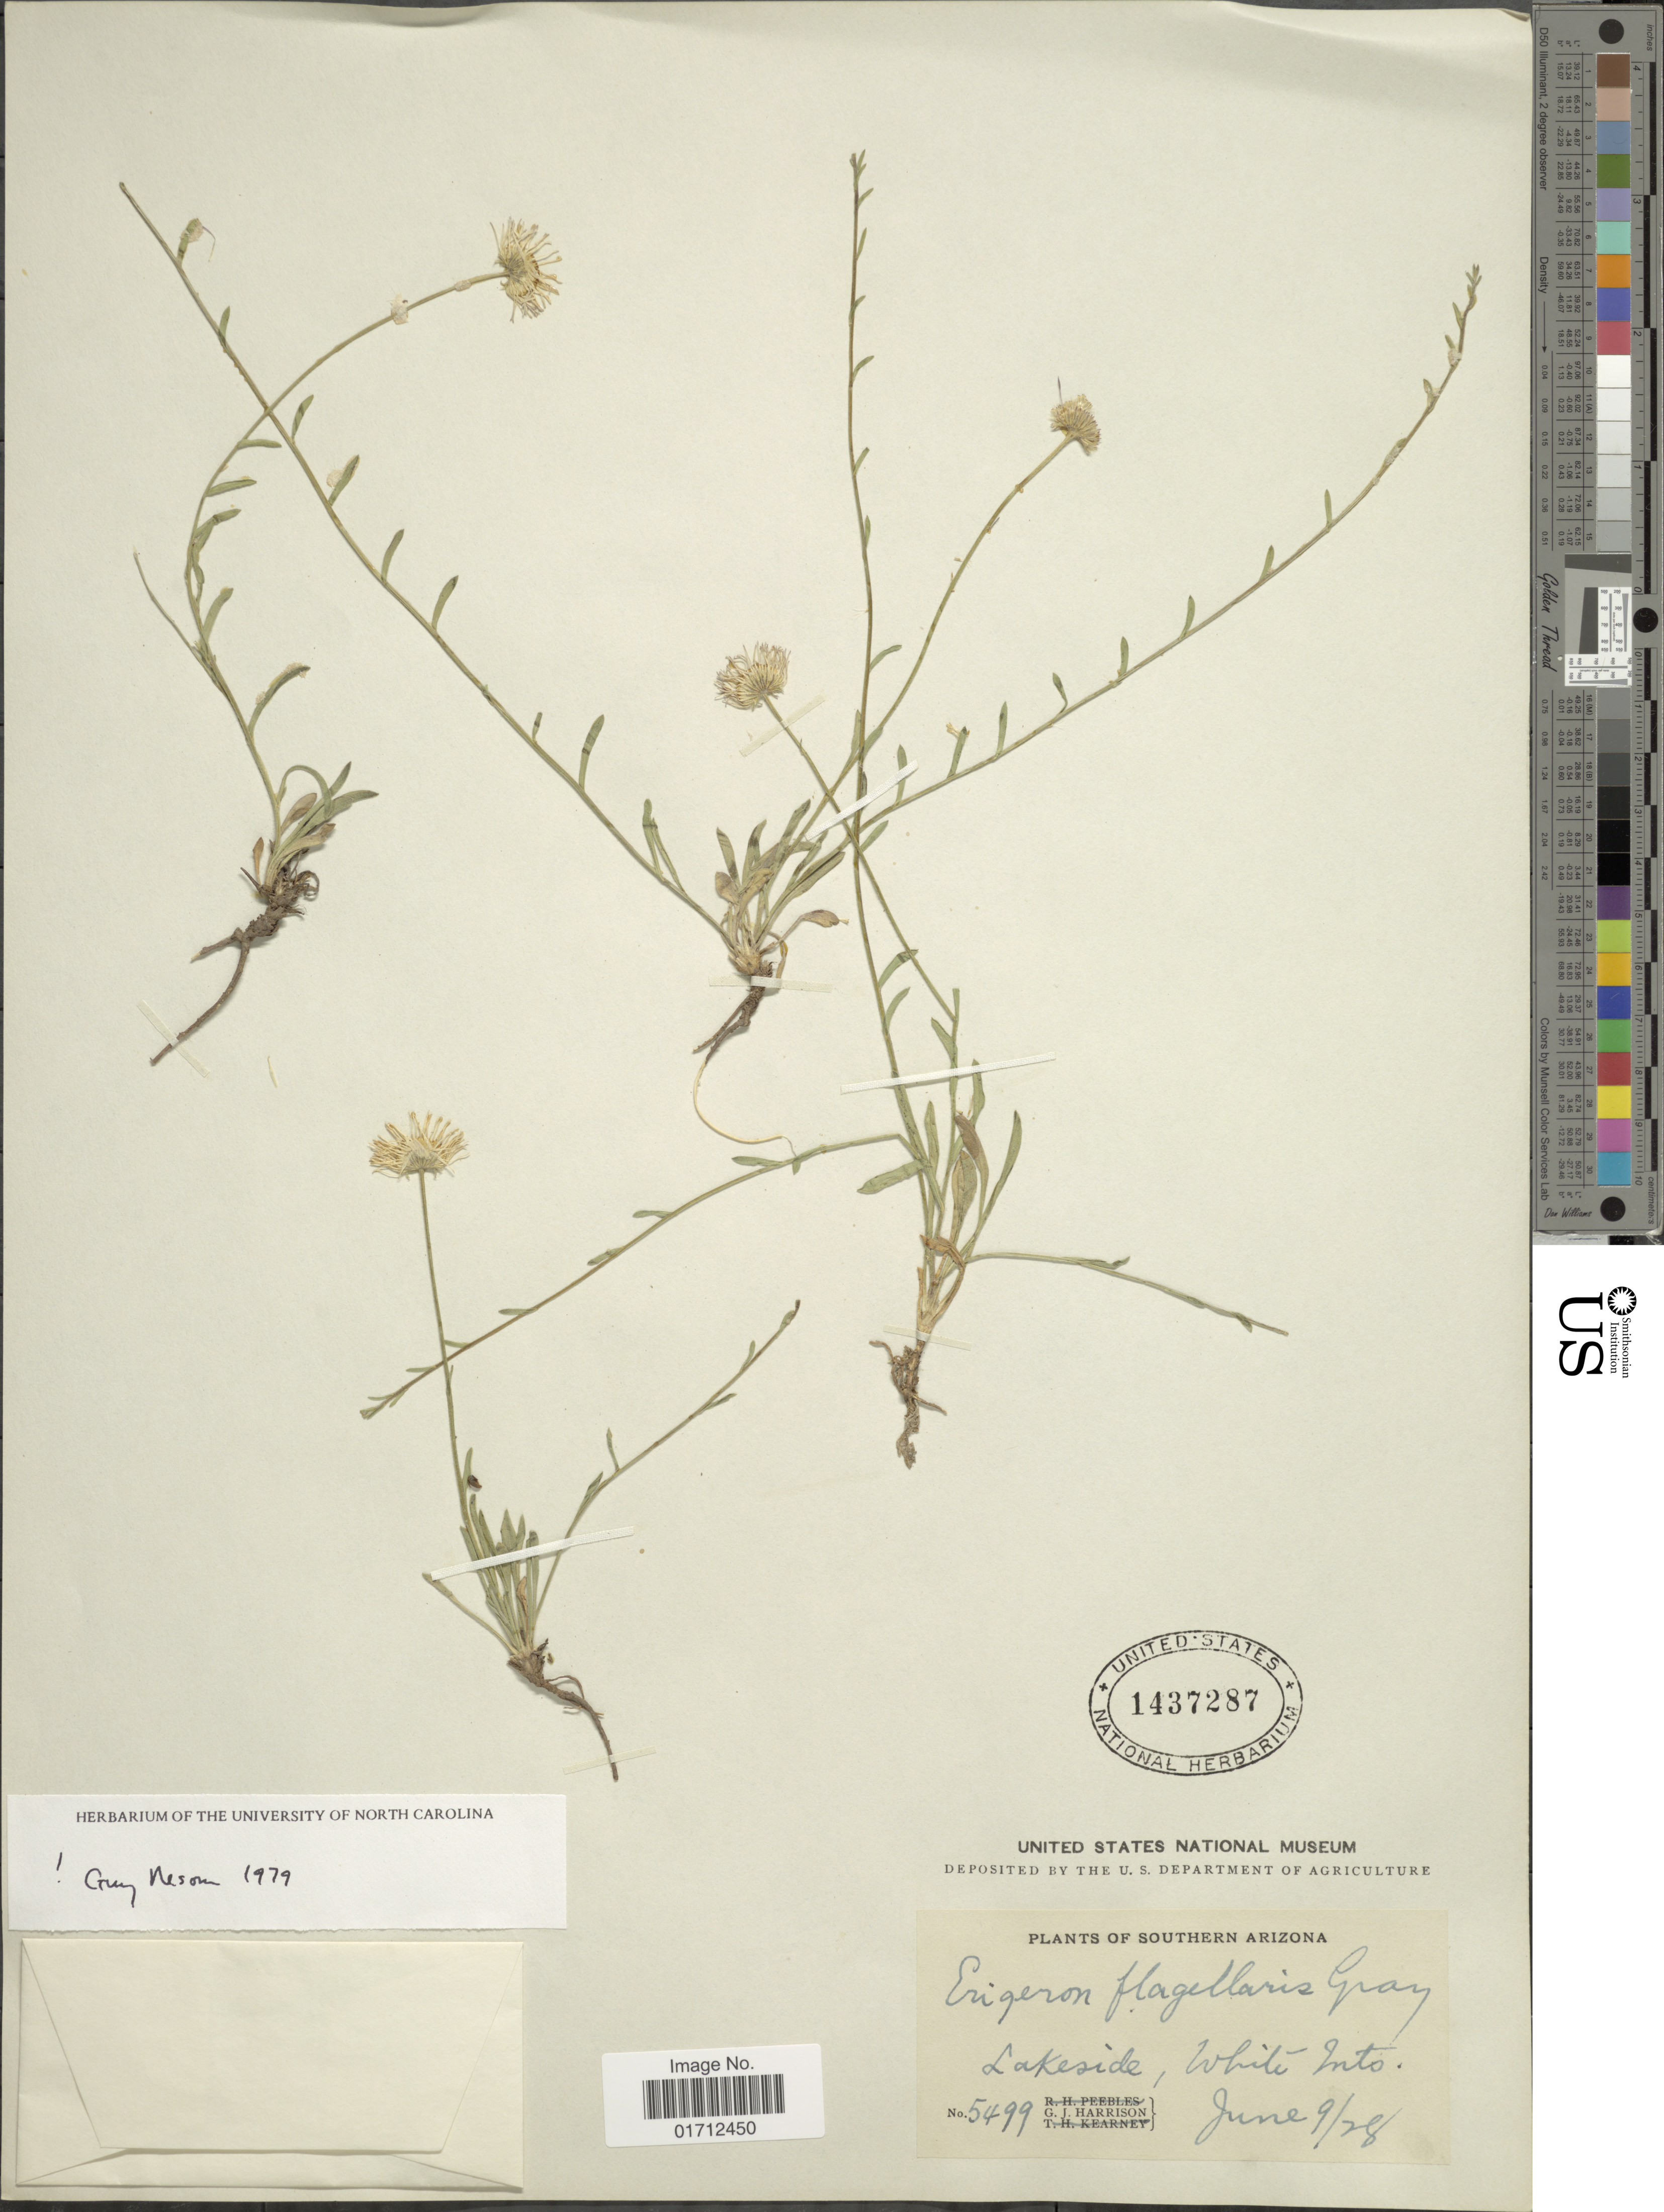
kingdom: Plantae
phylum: Tracheophyta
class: Magnoliopsida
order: Asterales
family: Asteraceae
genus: Erigeron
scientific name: Erigeron flagellaris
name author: A. Gray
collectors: G. J. Harrison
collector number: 5499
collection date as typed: Transcribed d/m/y: 9/6/29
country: United States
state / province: Arizona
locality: Southern Arizona, Lakeside, White Mts.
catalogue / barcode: US 1437287